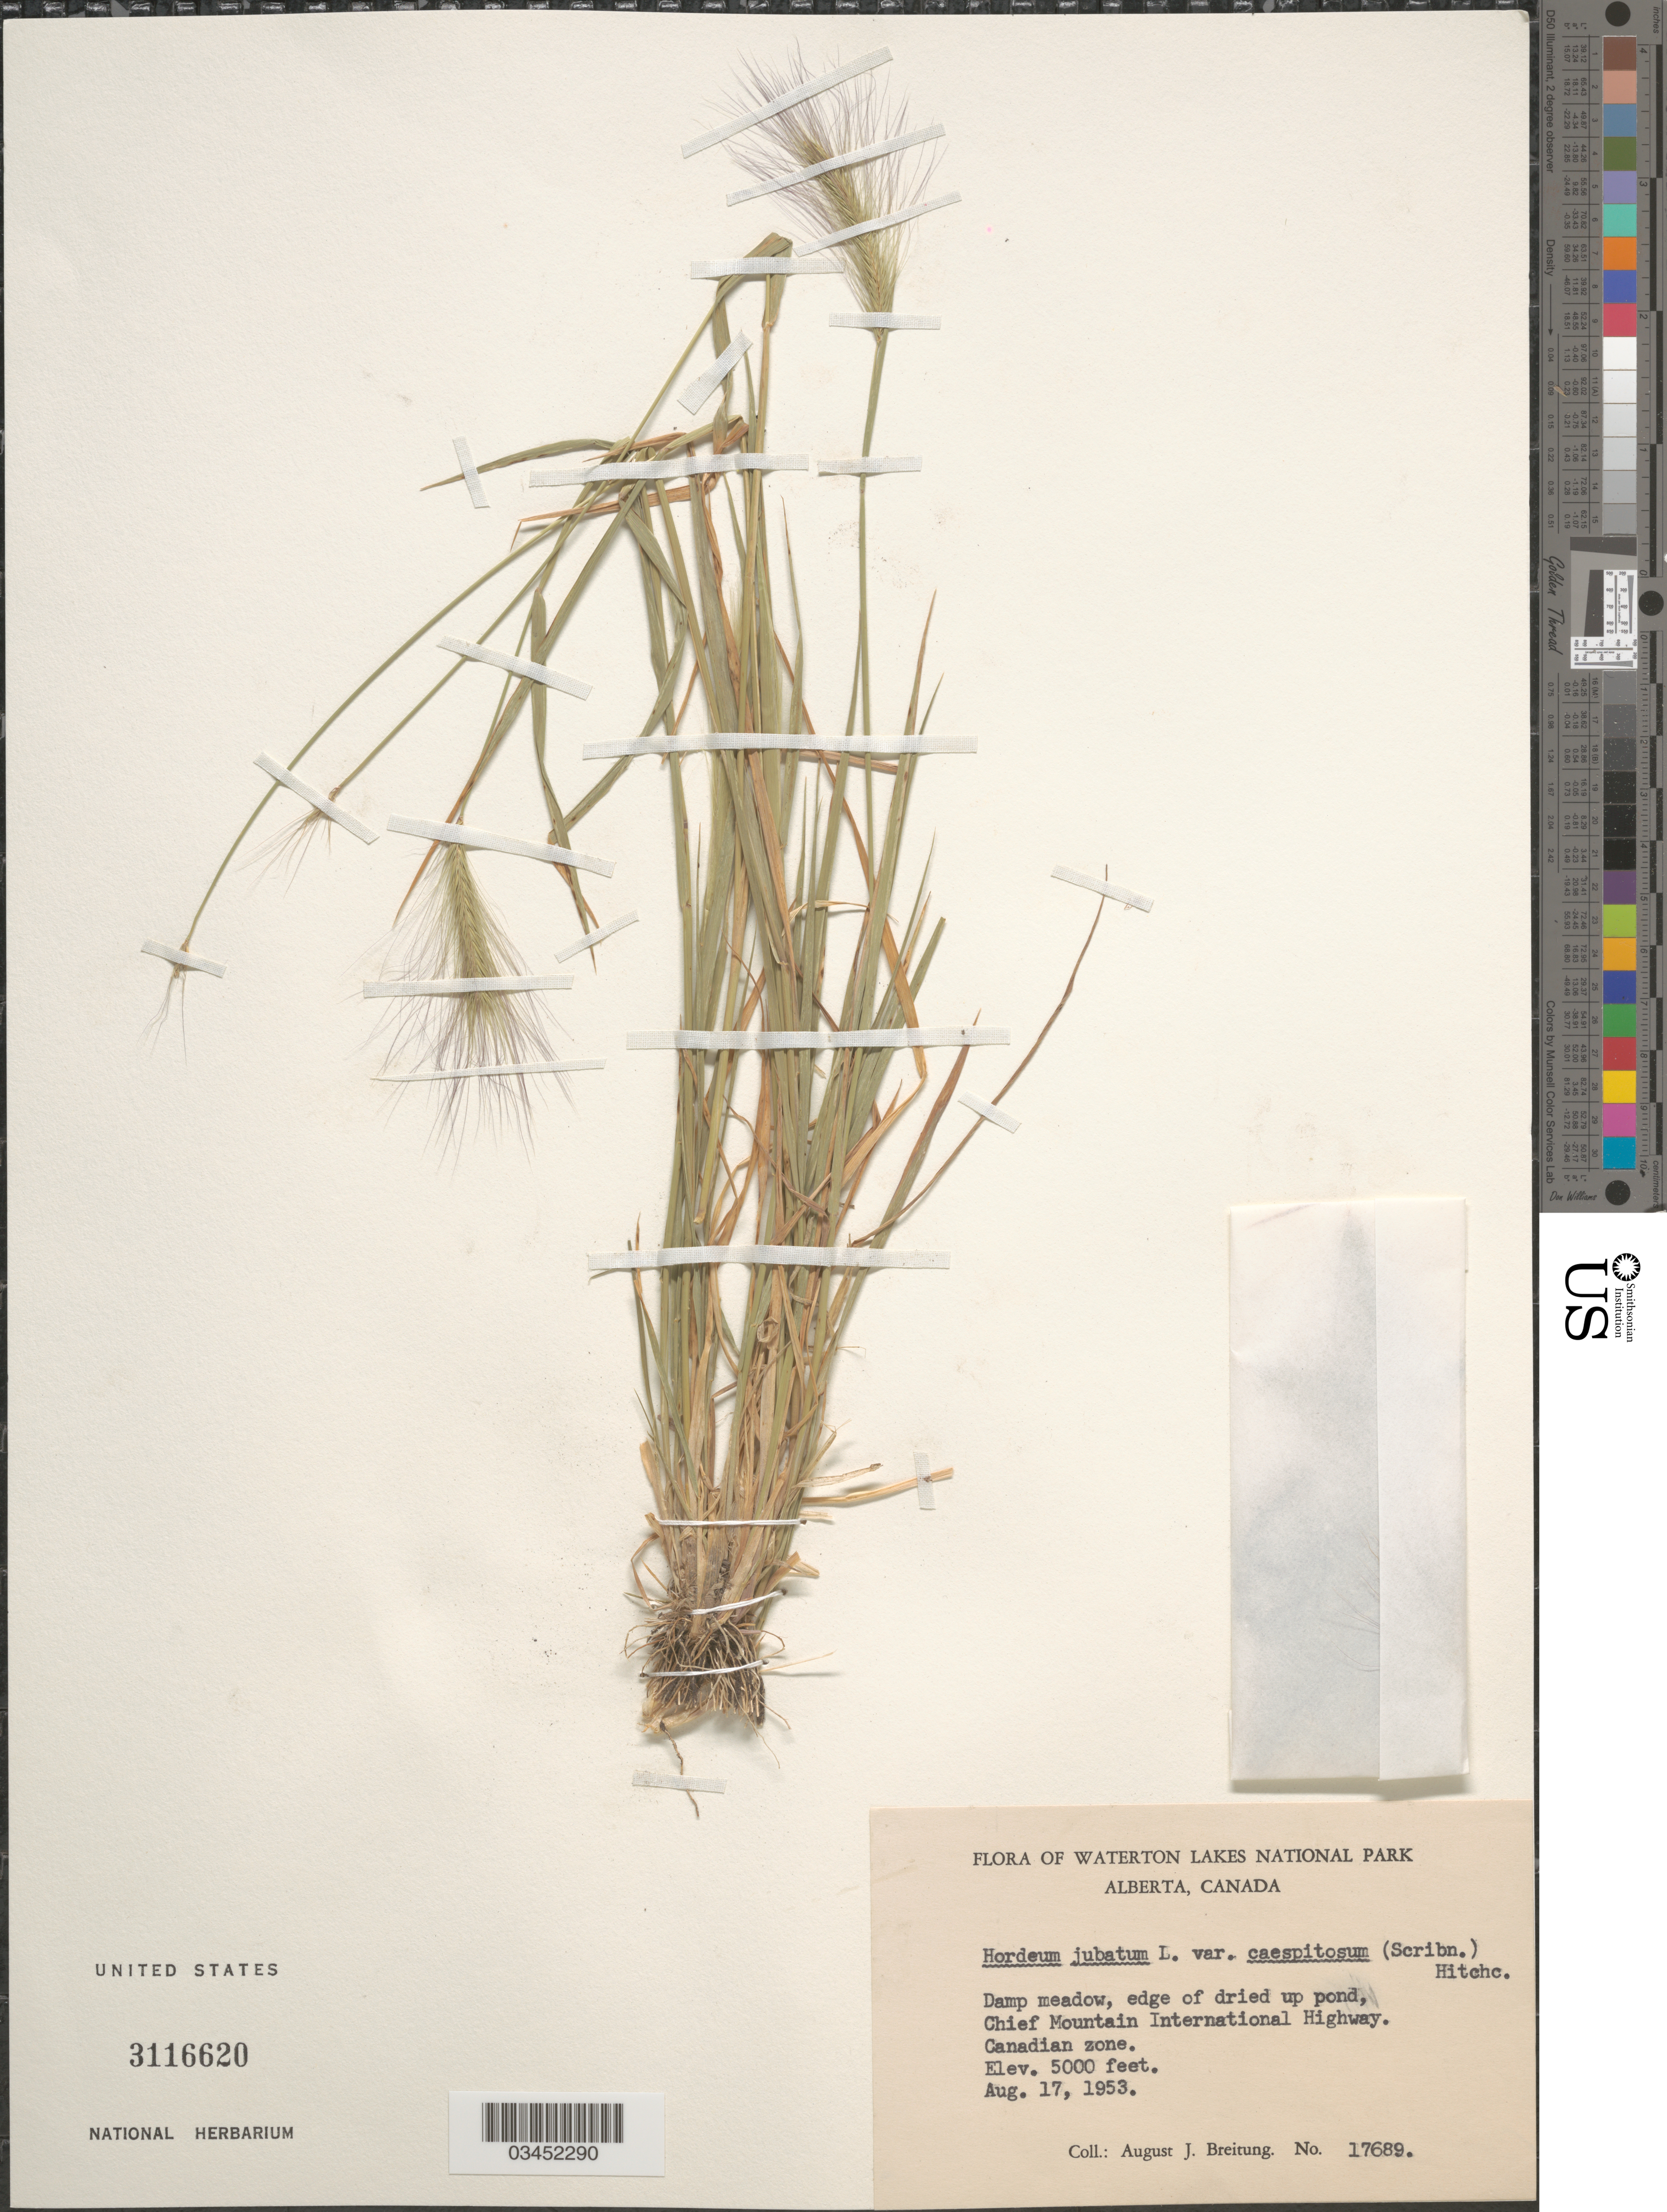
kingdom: Plantae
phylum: Tracheophyta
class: Liliopsida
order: Poales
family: Poaceae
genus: Hordeum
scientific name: Hordeum jubatum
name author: L.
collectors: A. Breitung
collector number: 17689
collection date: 1953-08-17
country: Canada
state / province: Alberta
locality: Waterton Lakes National Park. Damp meadow, edge of dried up pond, Chief Mountain International Highway. Canadian zone.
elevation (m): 1524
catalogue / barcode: US 3116620